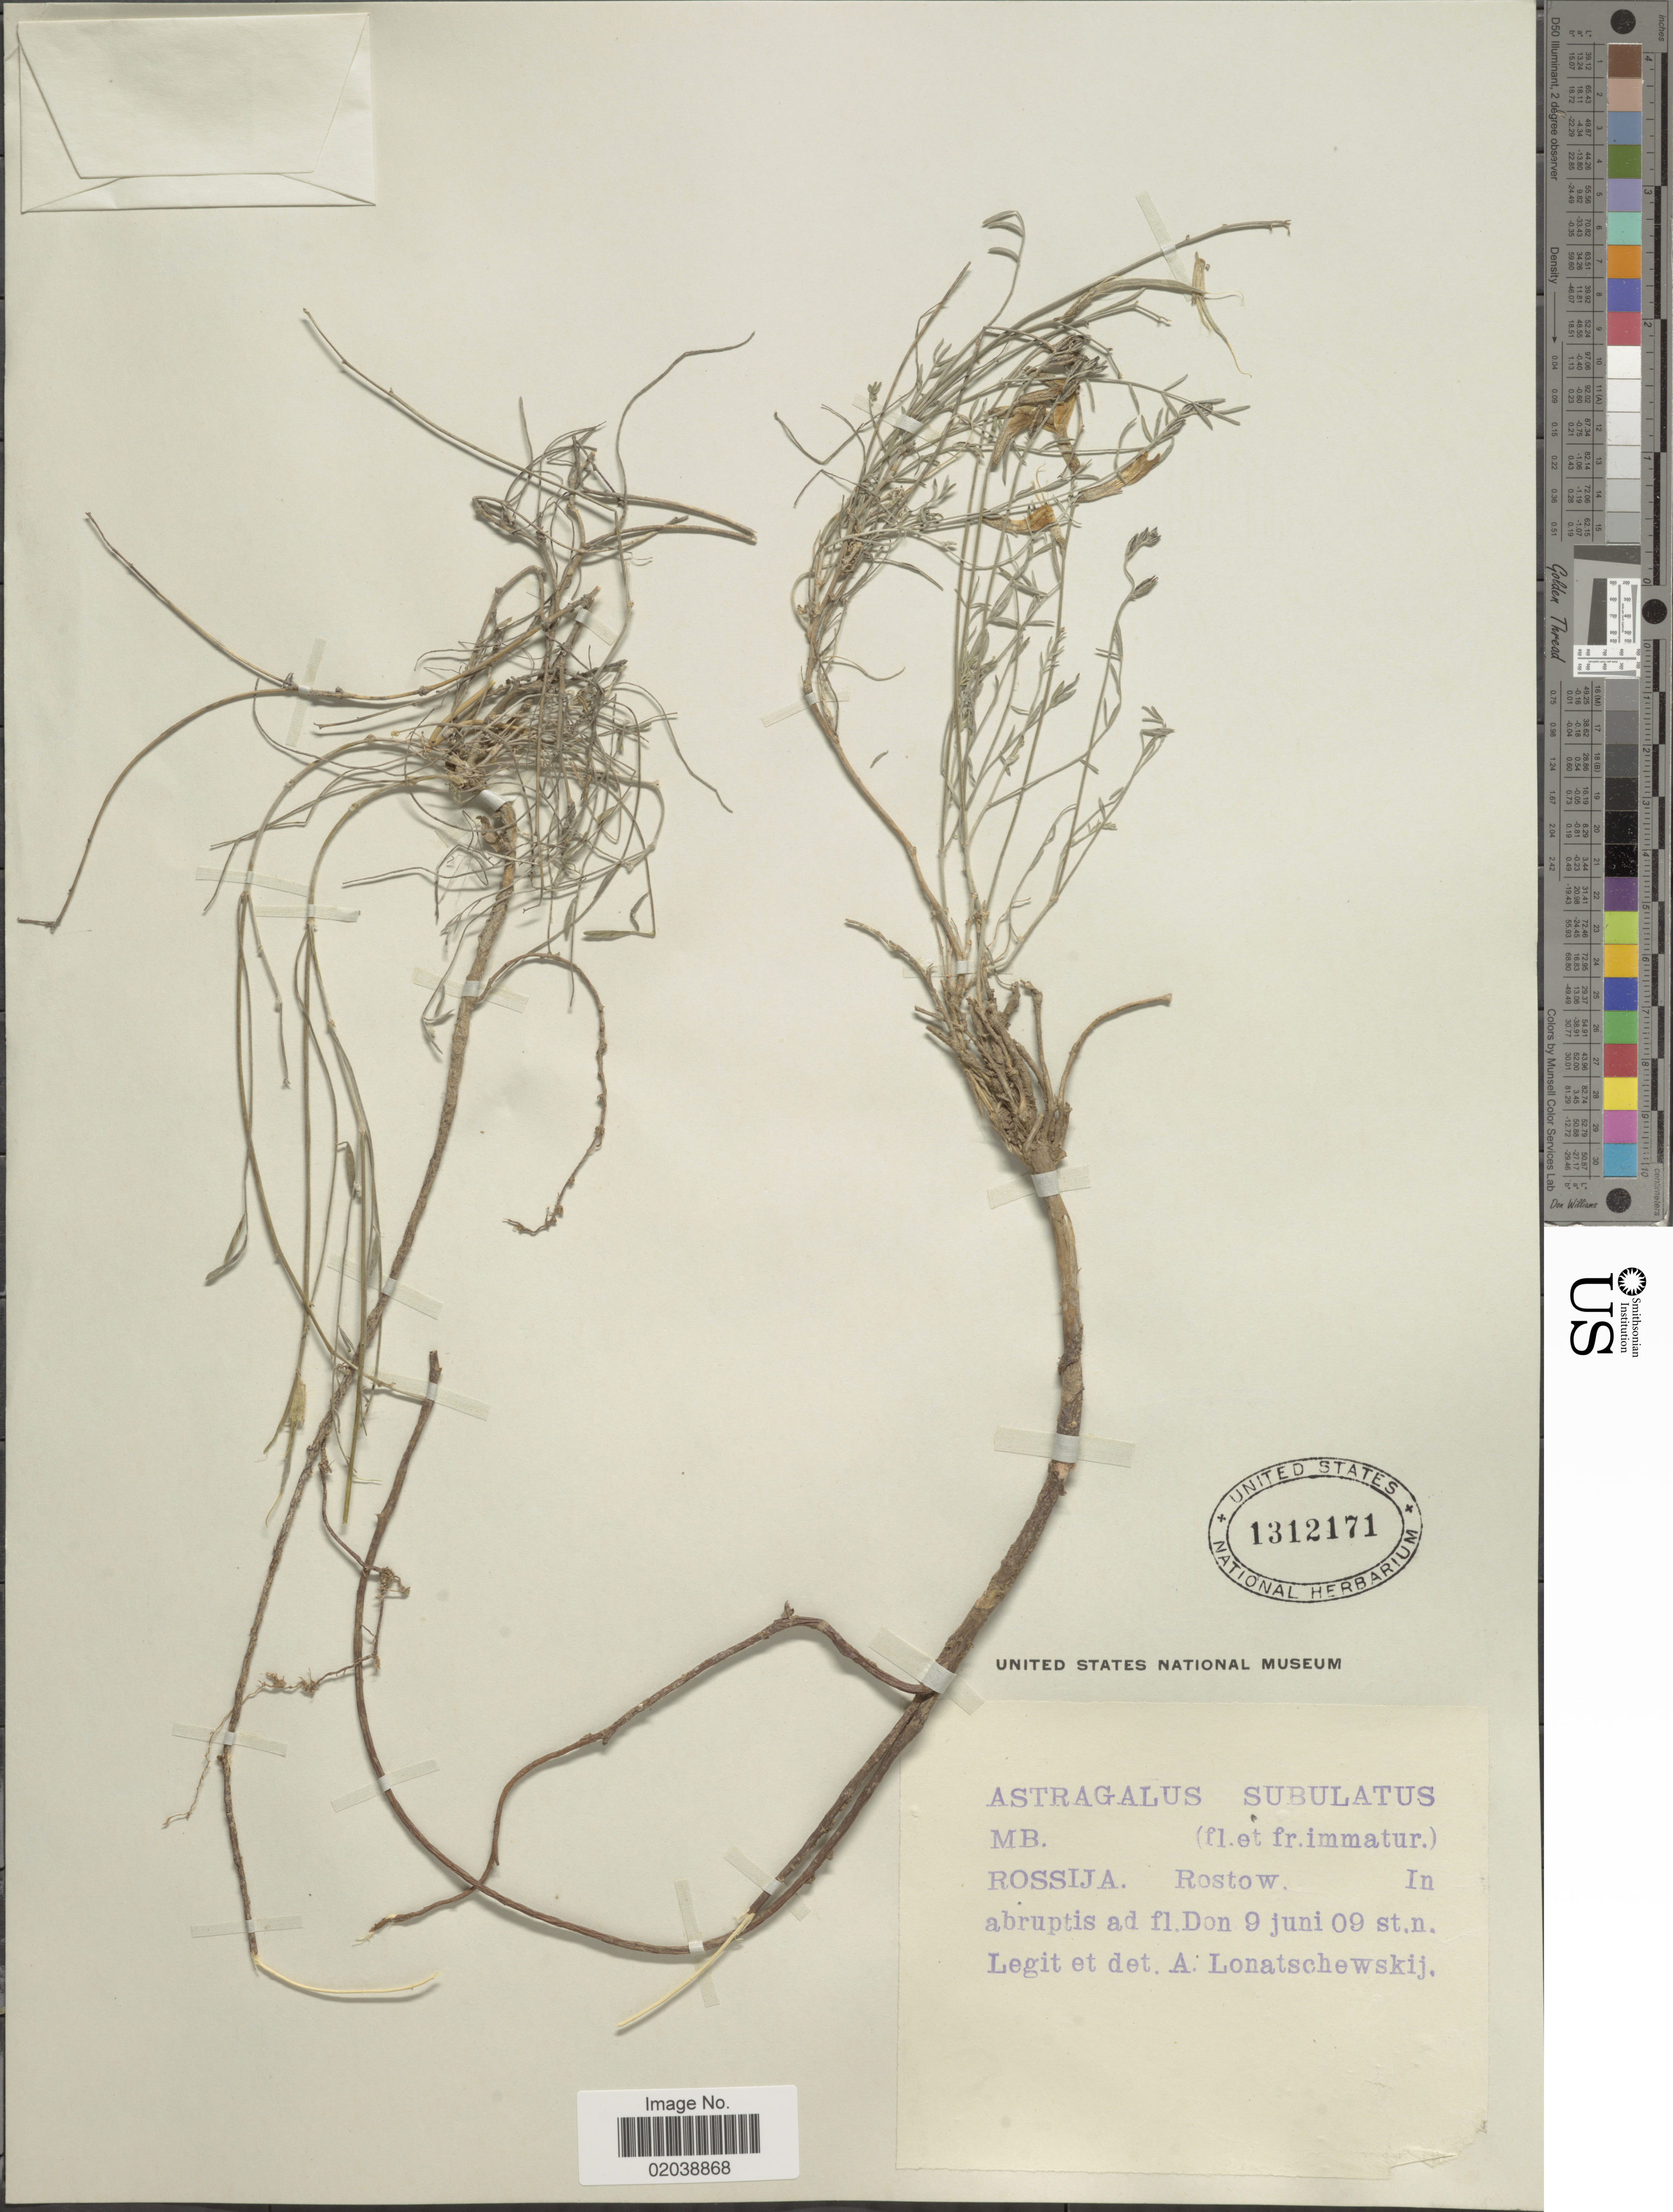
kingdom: Plantae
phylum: Tracheophyta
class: Magnoliopsida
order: Fabales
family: Fabaceae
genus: Astragalus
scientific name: Astragalus subulatus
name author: Pall. ex M. Bieb.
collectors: A. Lonatschewskij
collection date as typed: Transcribed d/m/y: 9/6/9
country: Russian Federation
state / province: Rostov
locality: Rostow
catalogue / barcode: US 1312171